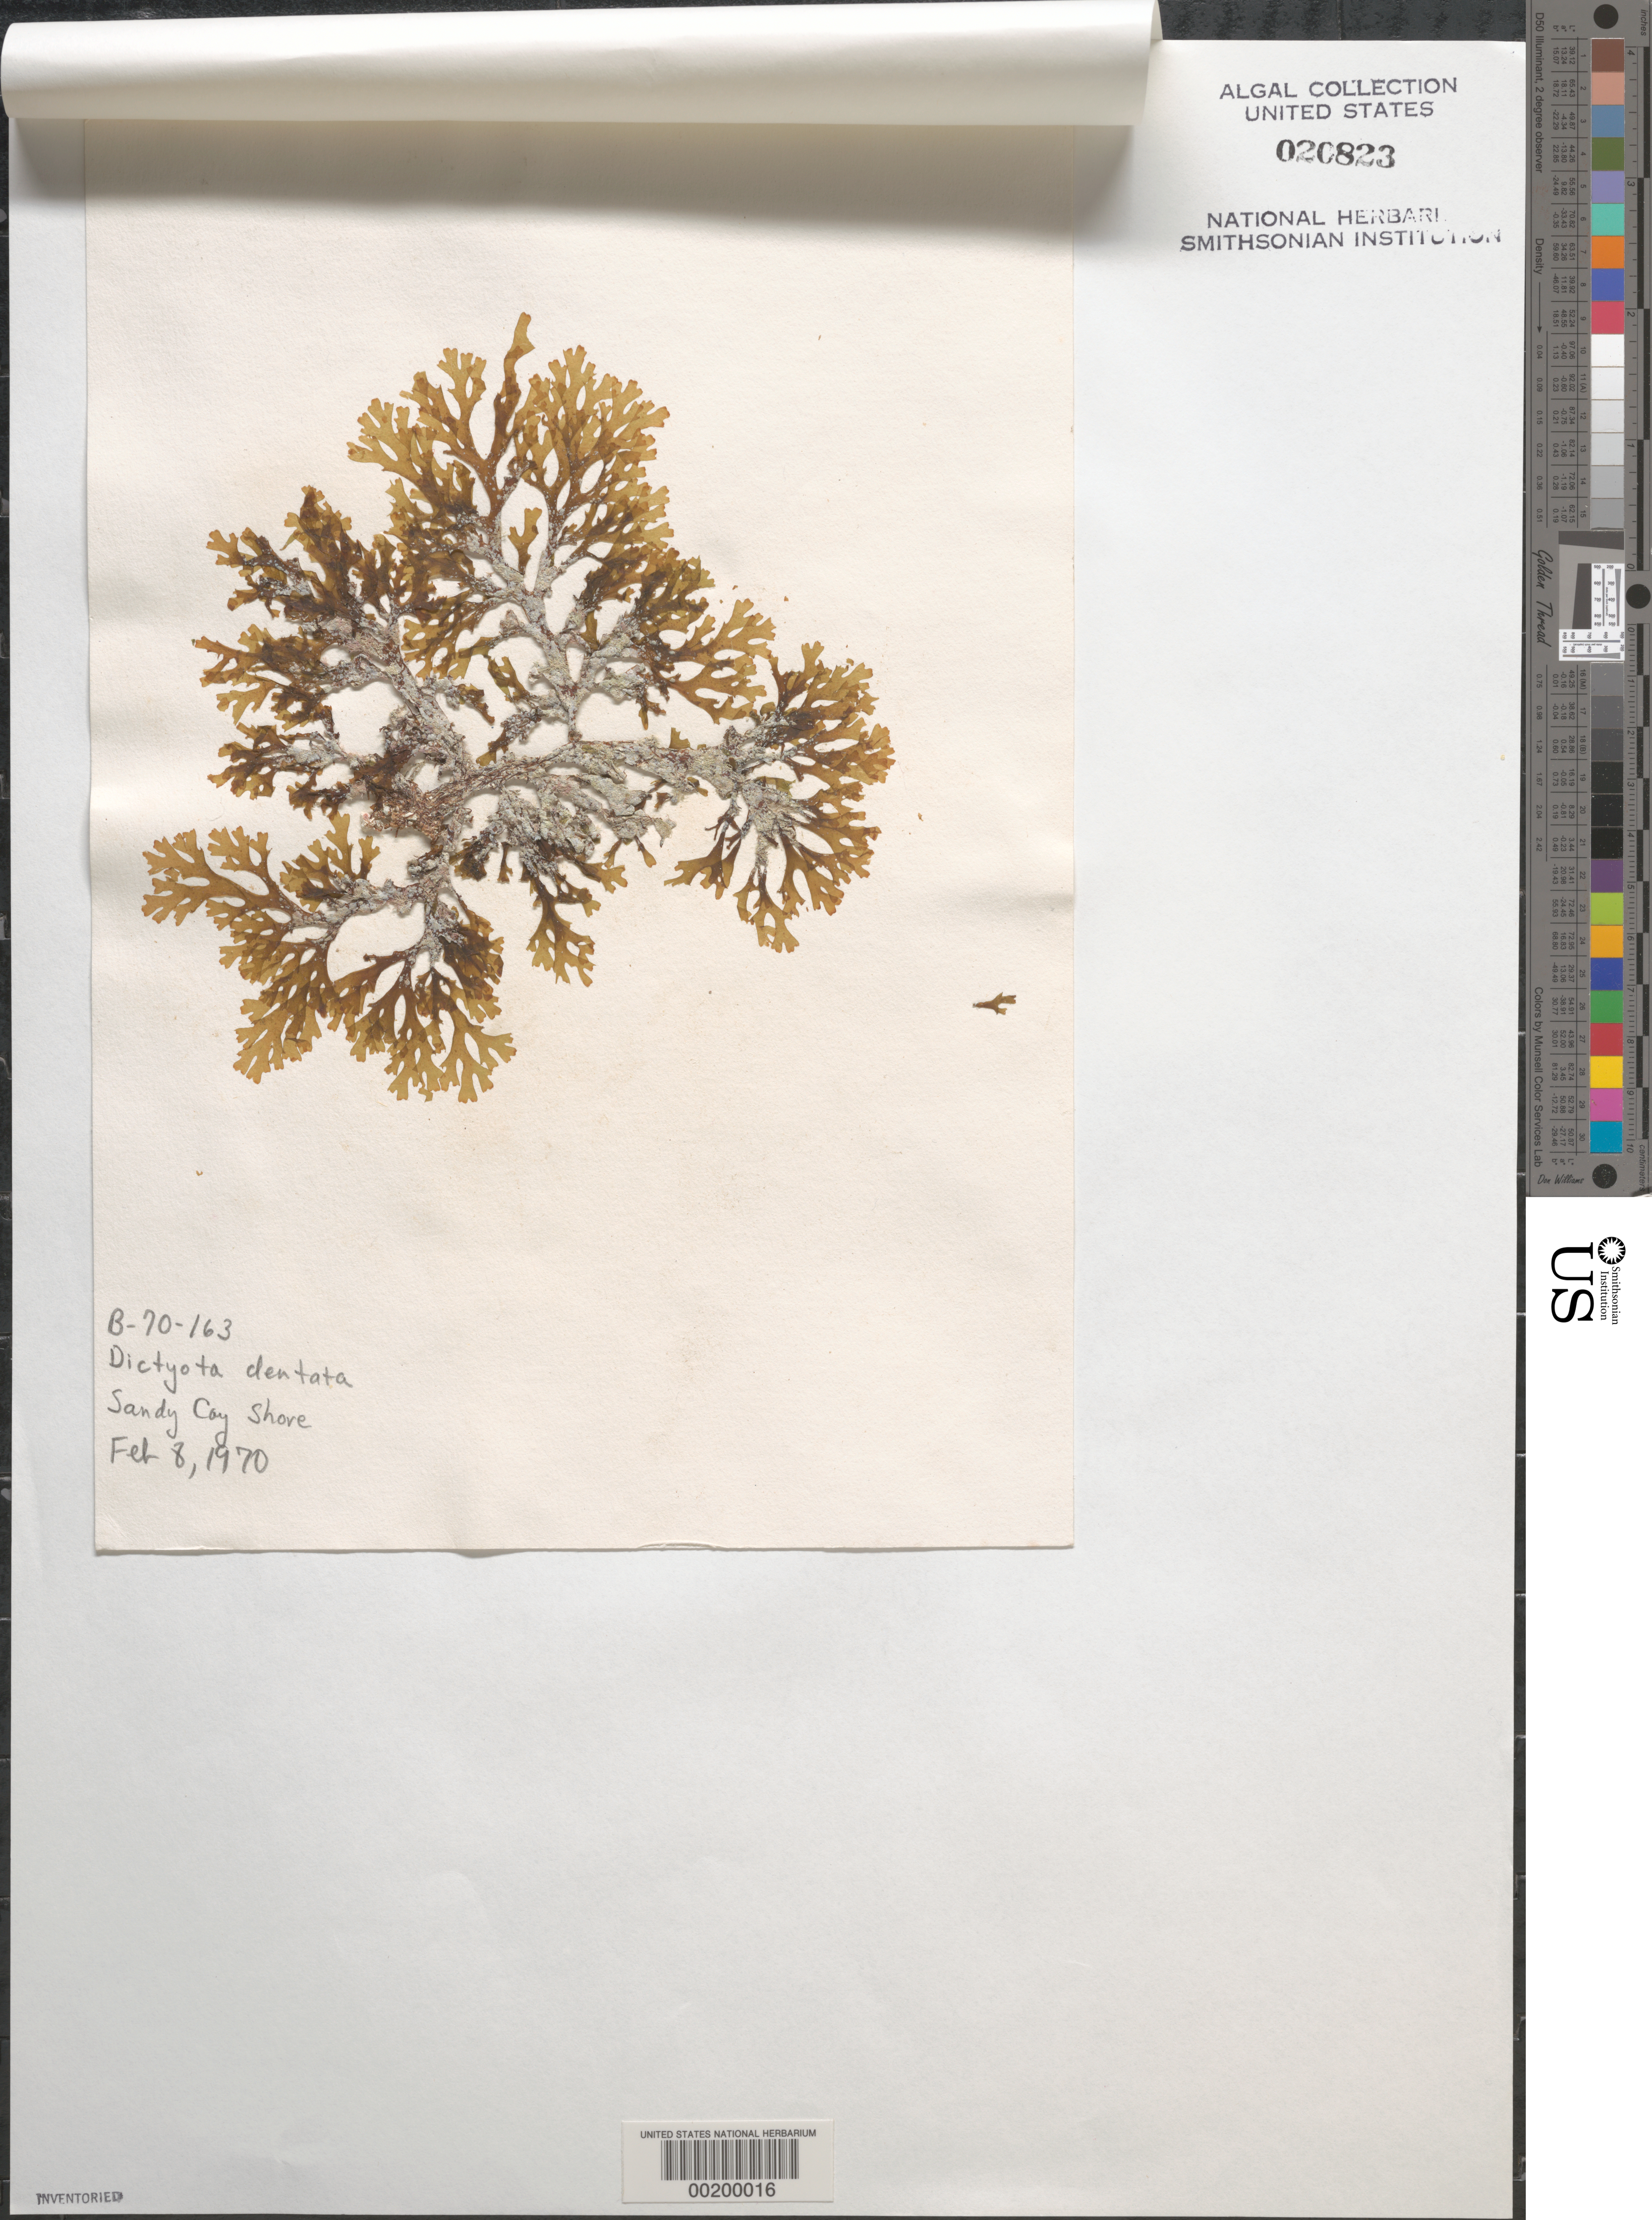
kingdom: Chromista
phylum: Ochrophyta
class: Phaeophyceae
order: Dictyotales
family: Dictyotaceae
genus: Dictyota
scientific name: Dictyota mertensii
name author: (C. Mart.) Kütz.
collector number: B-70-163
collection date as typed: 08 Feb 1970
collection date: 1970-02-08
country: Bahamas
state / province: Abaco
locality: Sandy cay, great abaco island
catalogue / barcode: US 20823